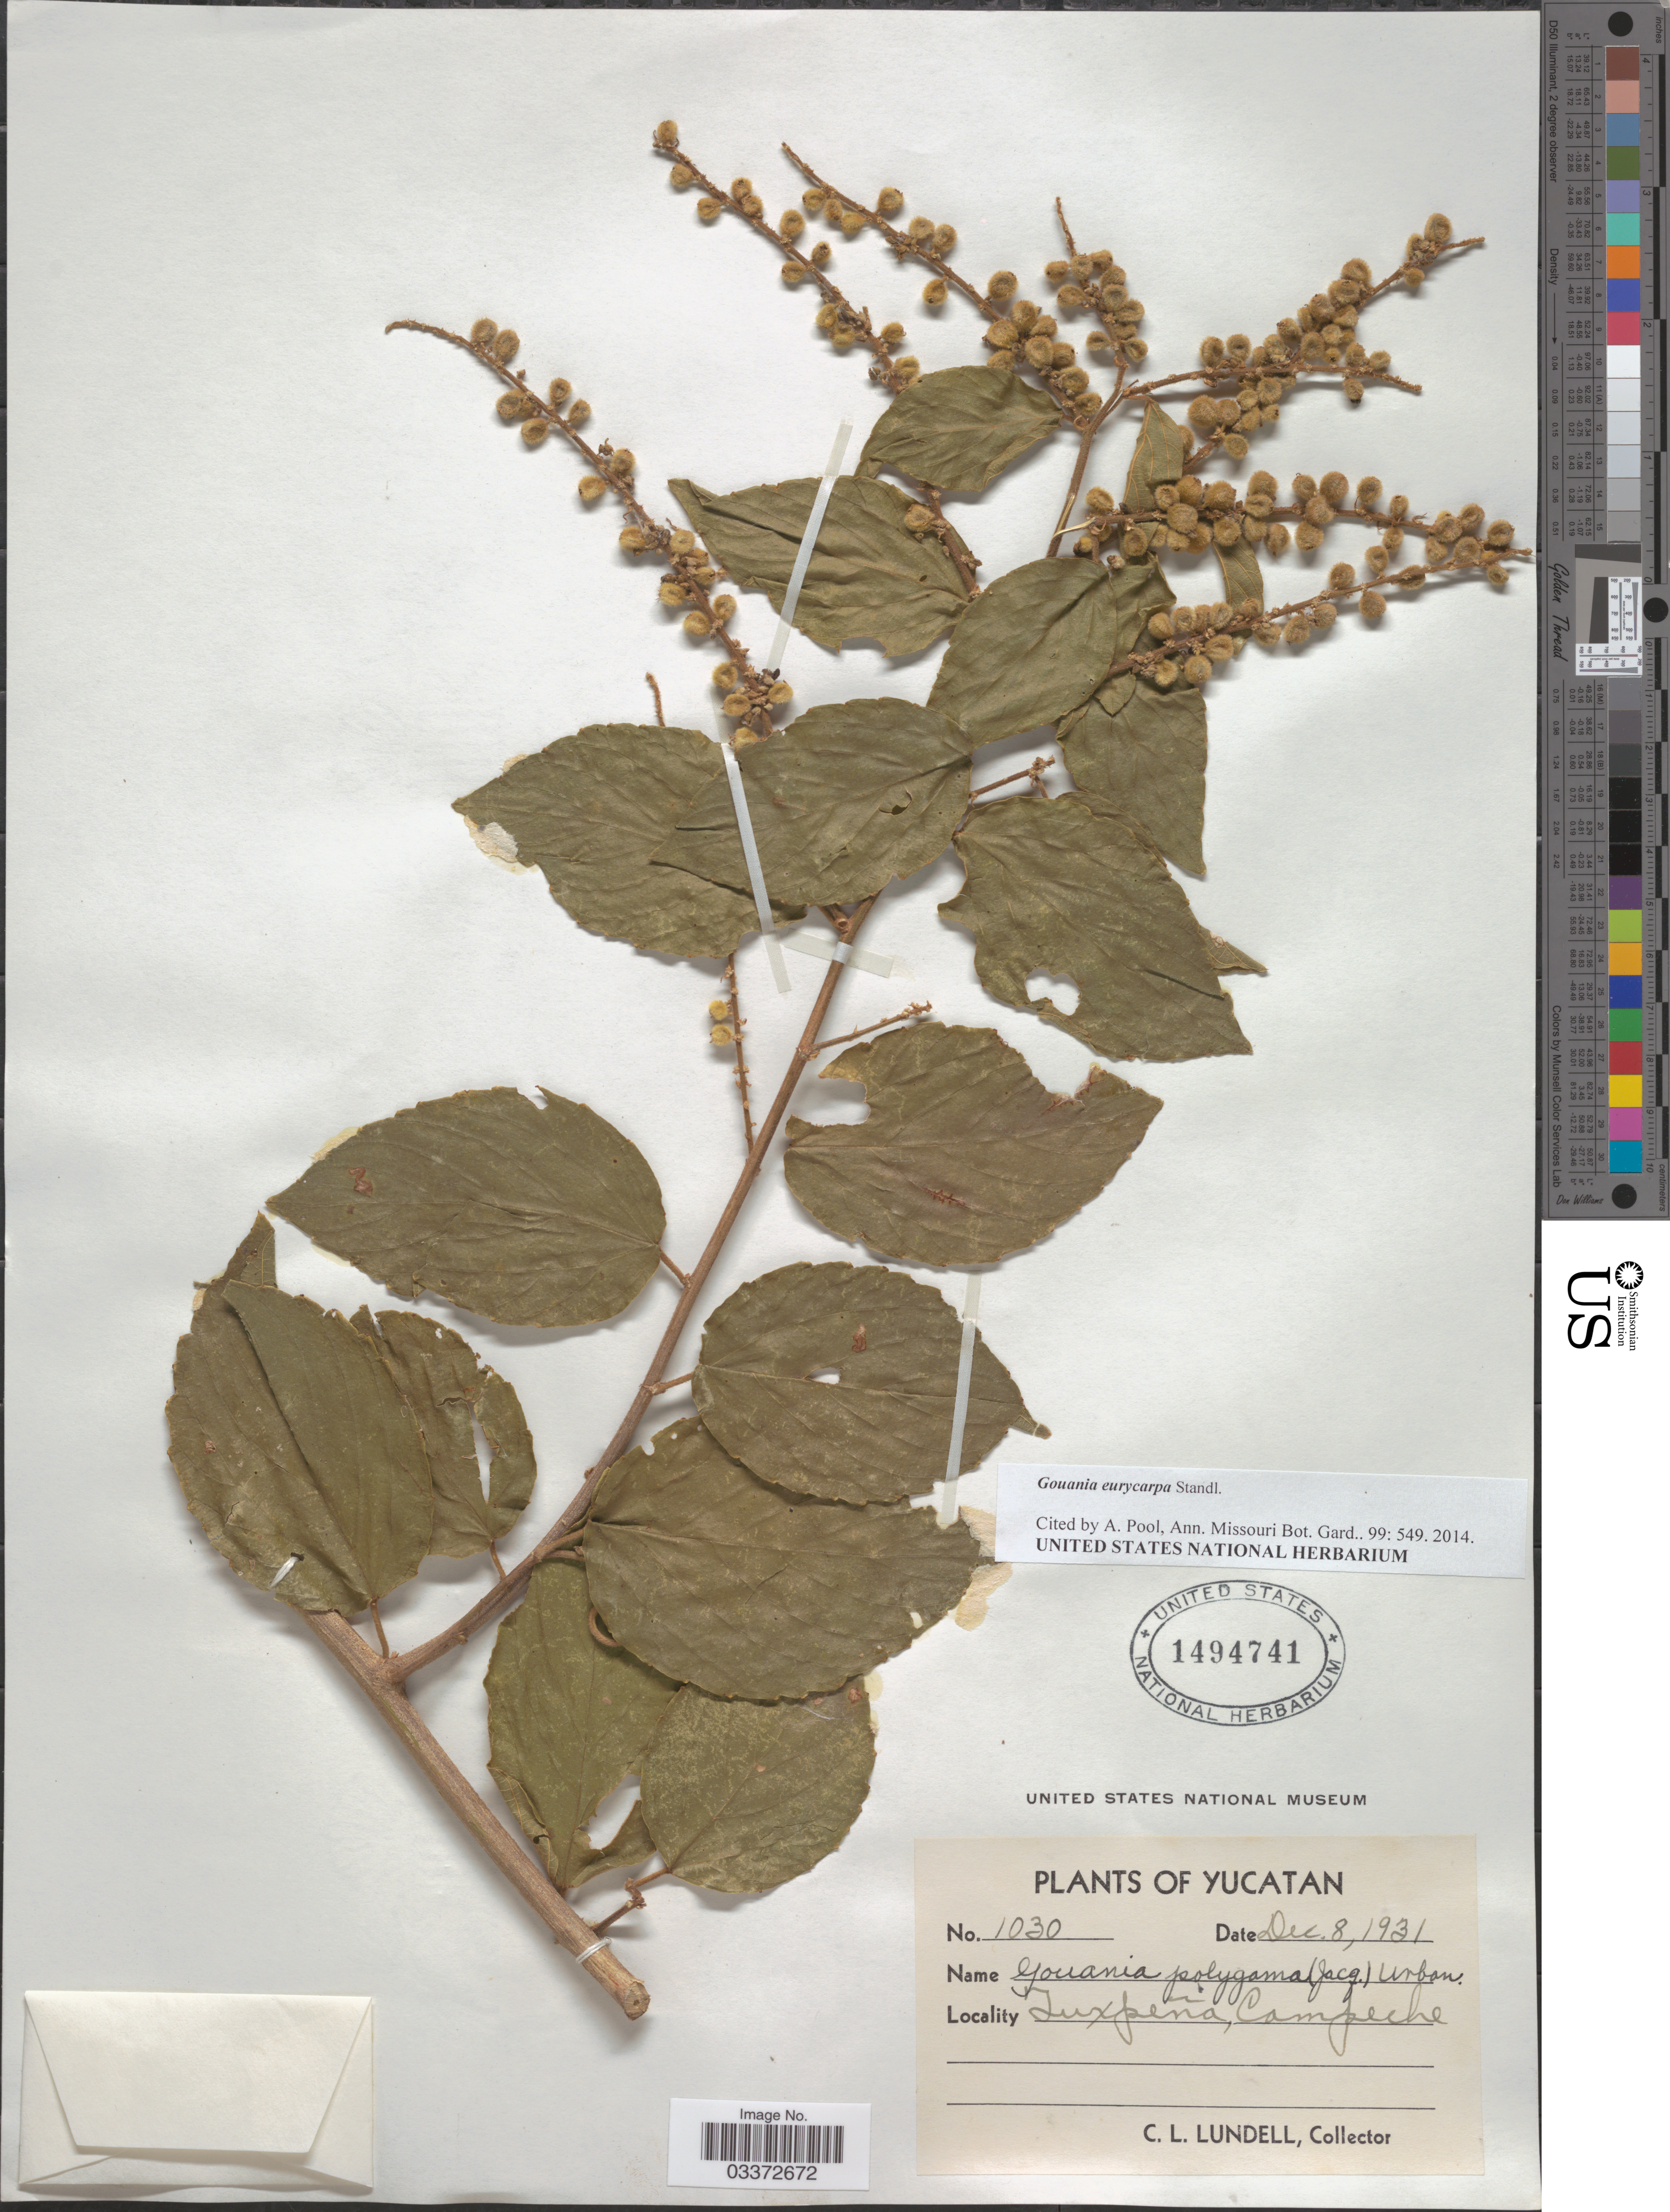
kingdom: Plantae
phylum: Tracheophyta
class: Magnoliopsida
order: Rosales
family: Rhamnaceae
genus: Gouania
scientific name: Gouania eurycarpa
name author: Standl.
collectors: C. L. Lundell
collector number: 1030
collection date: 1931-12-08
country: Mexico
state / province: Campeche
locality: Yucatan. Tuxpeña.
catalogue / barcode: US 1494741